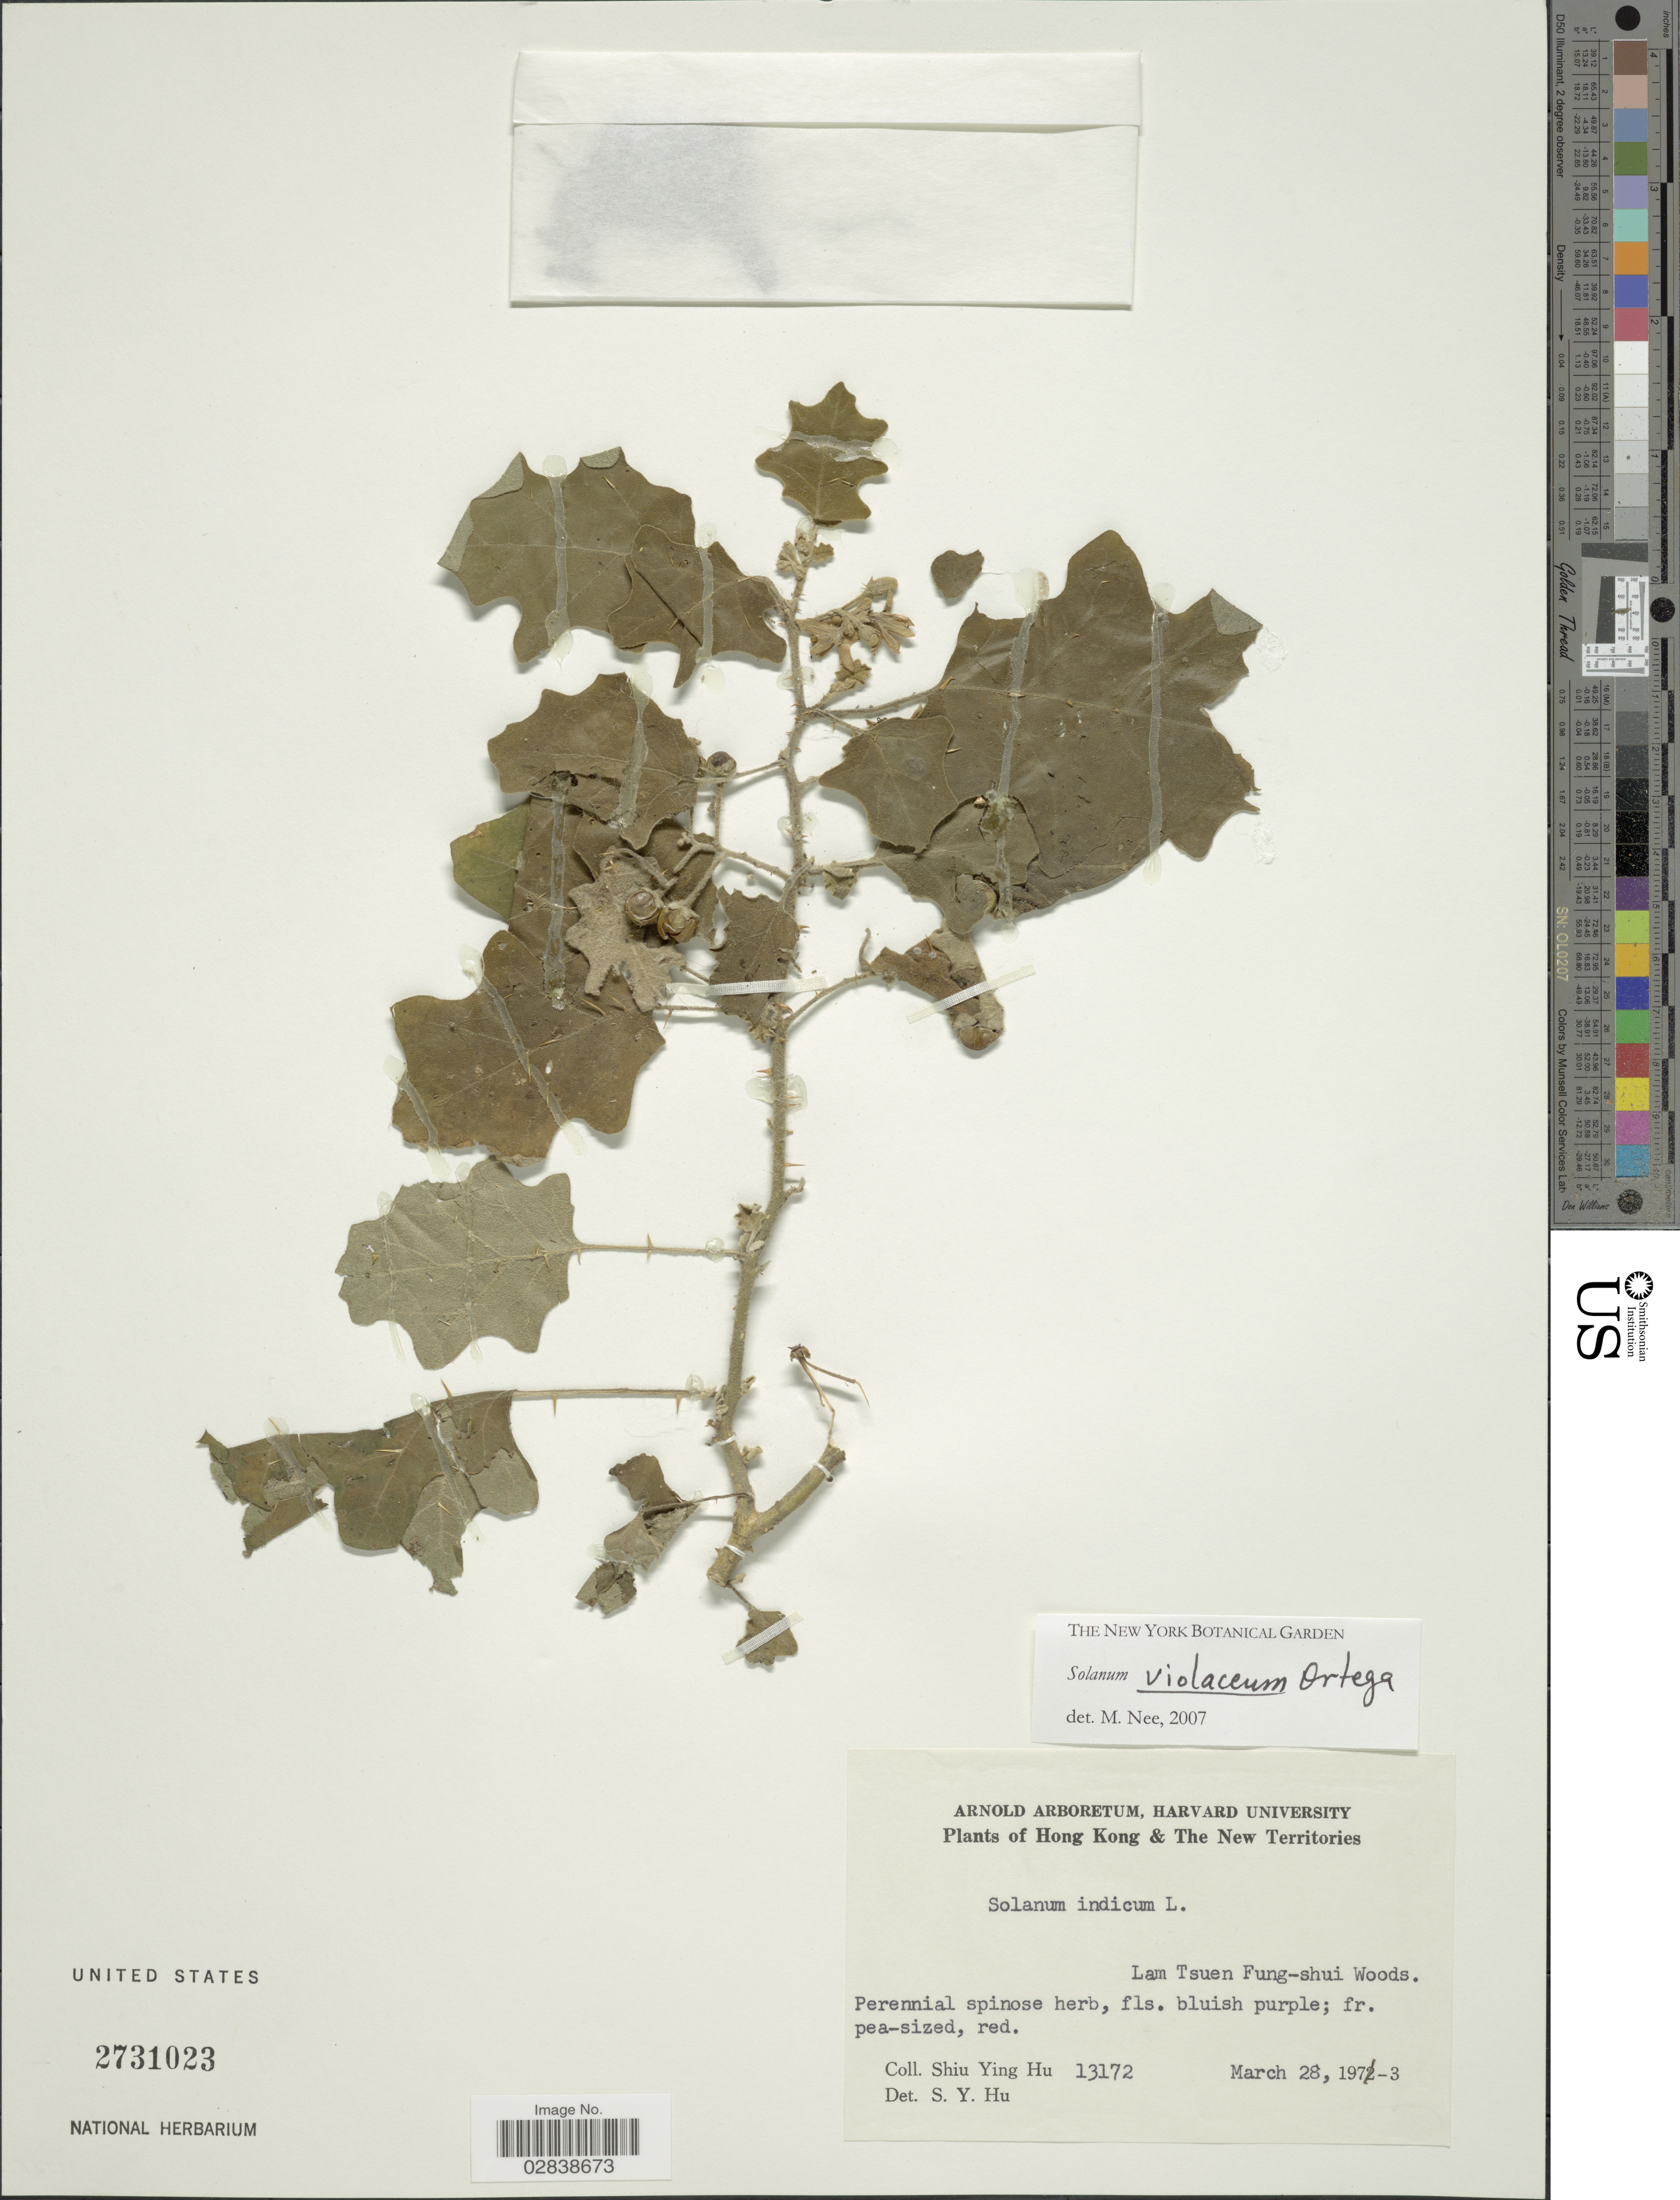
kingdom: Plantae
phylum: Tracheophyta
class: Magnoliopsida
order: Solanales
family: Solanaceae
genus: Solanum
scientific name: Solanum violaceum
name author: Ortega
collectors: S. Y. Hu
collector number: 13172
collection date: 1973-03-28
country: China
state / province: Hong Kong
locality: Hong Kong & The New Territories. Lam Tsuen Fung-shui Woods.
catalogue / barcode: US 2731023